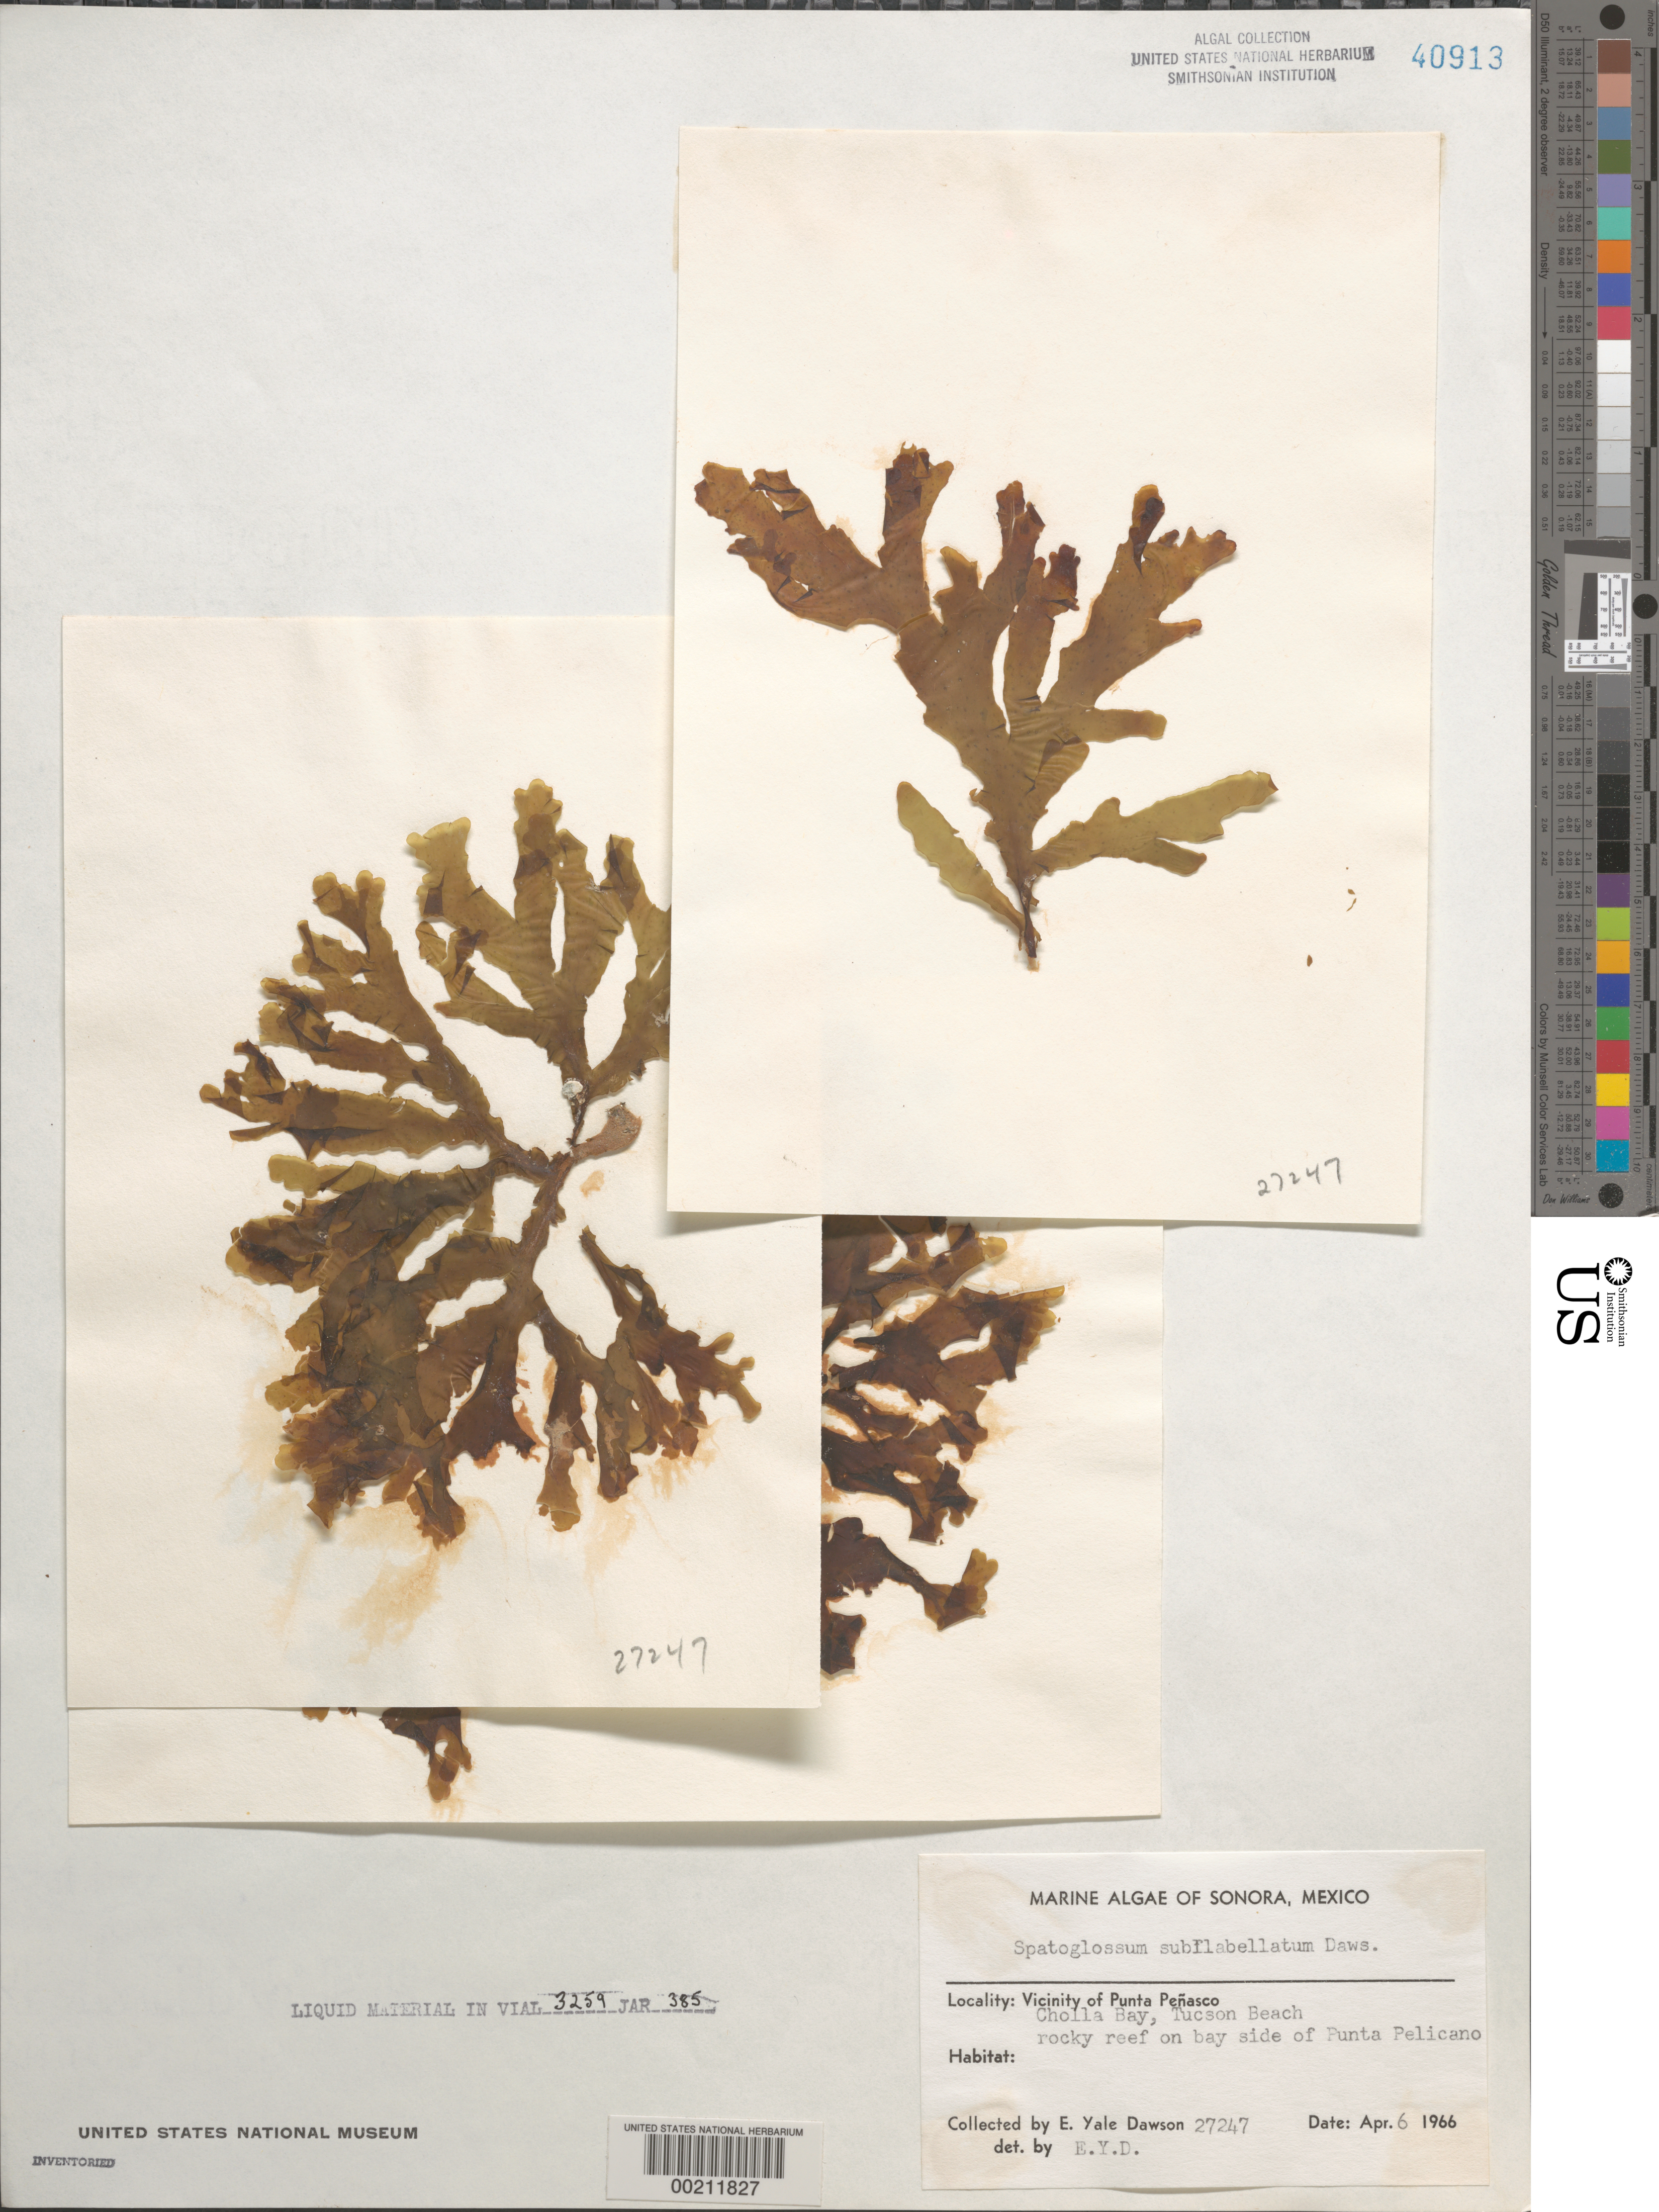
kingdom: Chromista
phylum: Ochrophyta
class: Phaeophyceae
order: Dictyotales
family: Dictyotaceae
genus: Spatoglossum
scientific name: Spatoglossum subflabellatum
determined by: Dawson, E. Y.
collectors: E. Y. Dawson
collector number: EYD 27247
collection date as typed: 06 Apr 1966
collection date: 1966-04-06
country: Mexico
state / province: Sonora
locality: Cholla Bay, Tucson Beach, Punta Pelicano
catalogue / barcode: US 40913